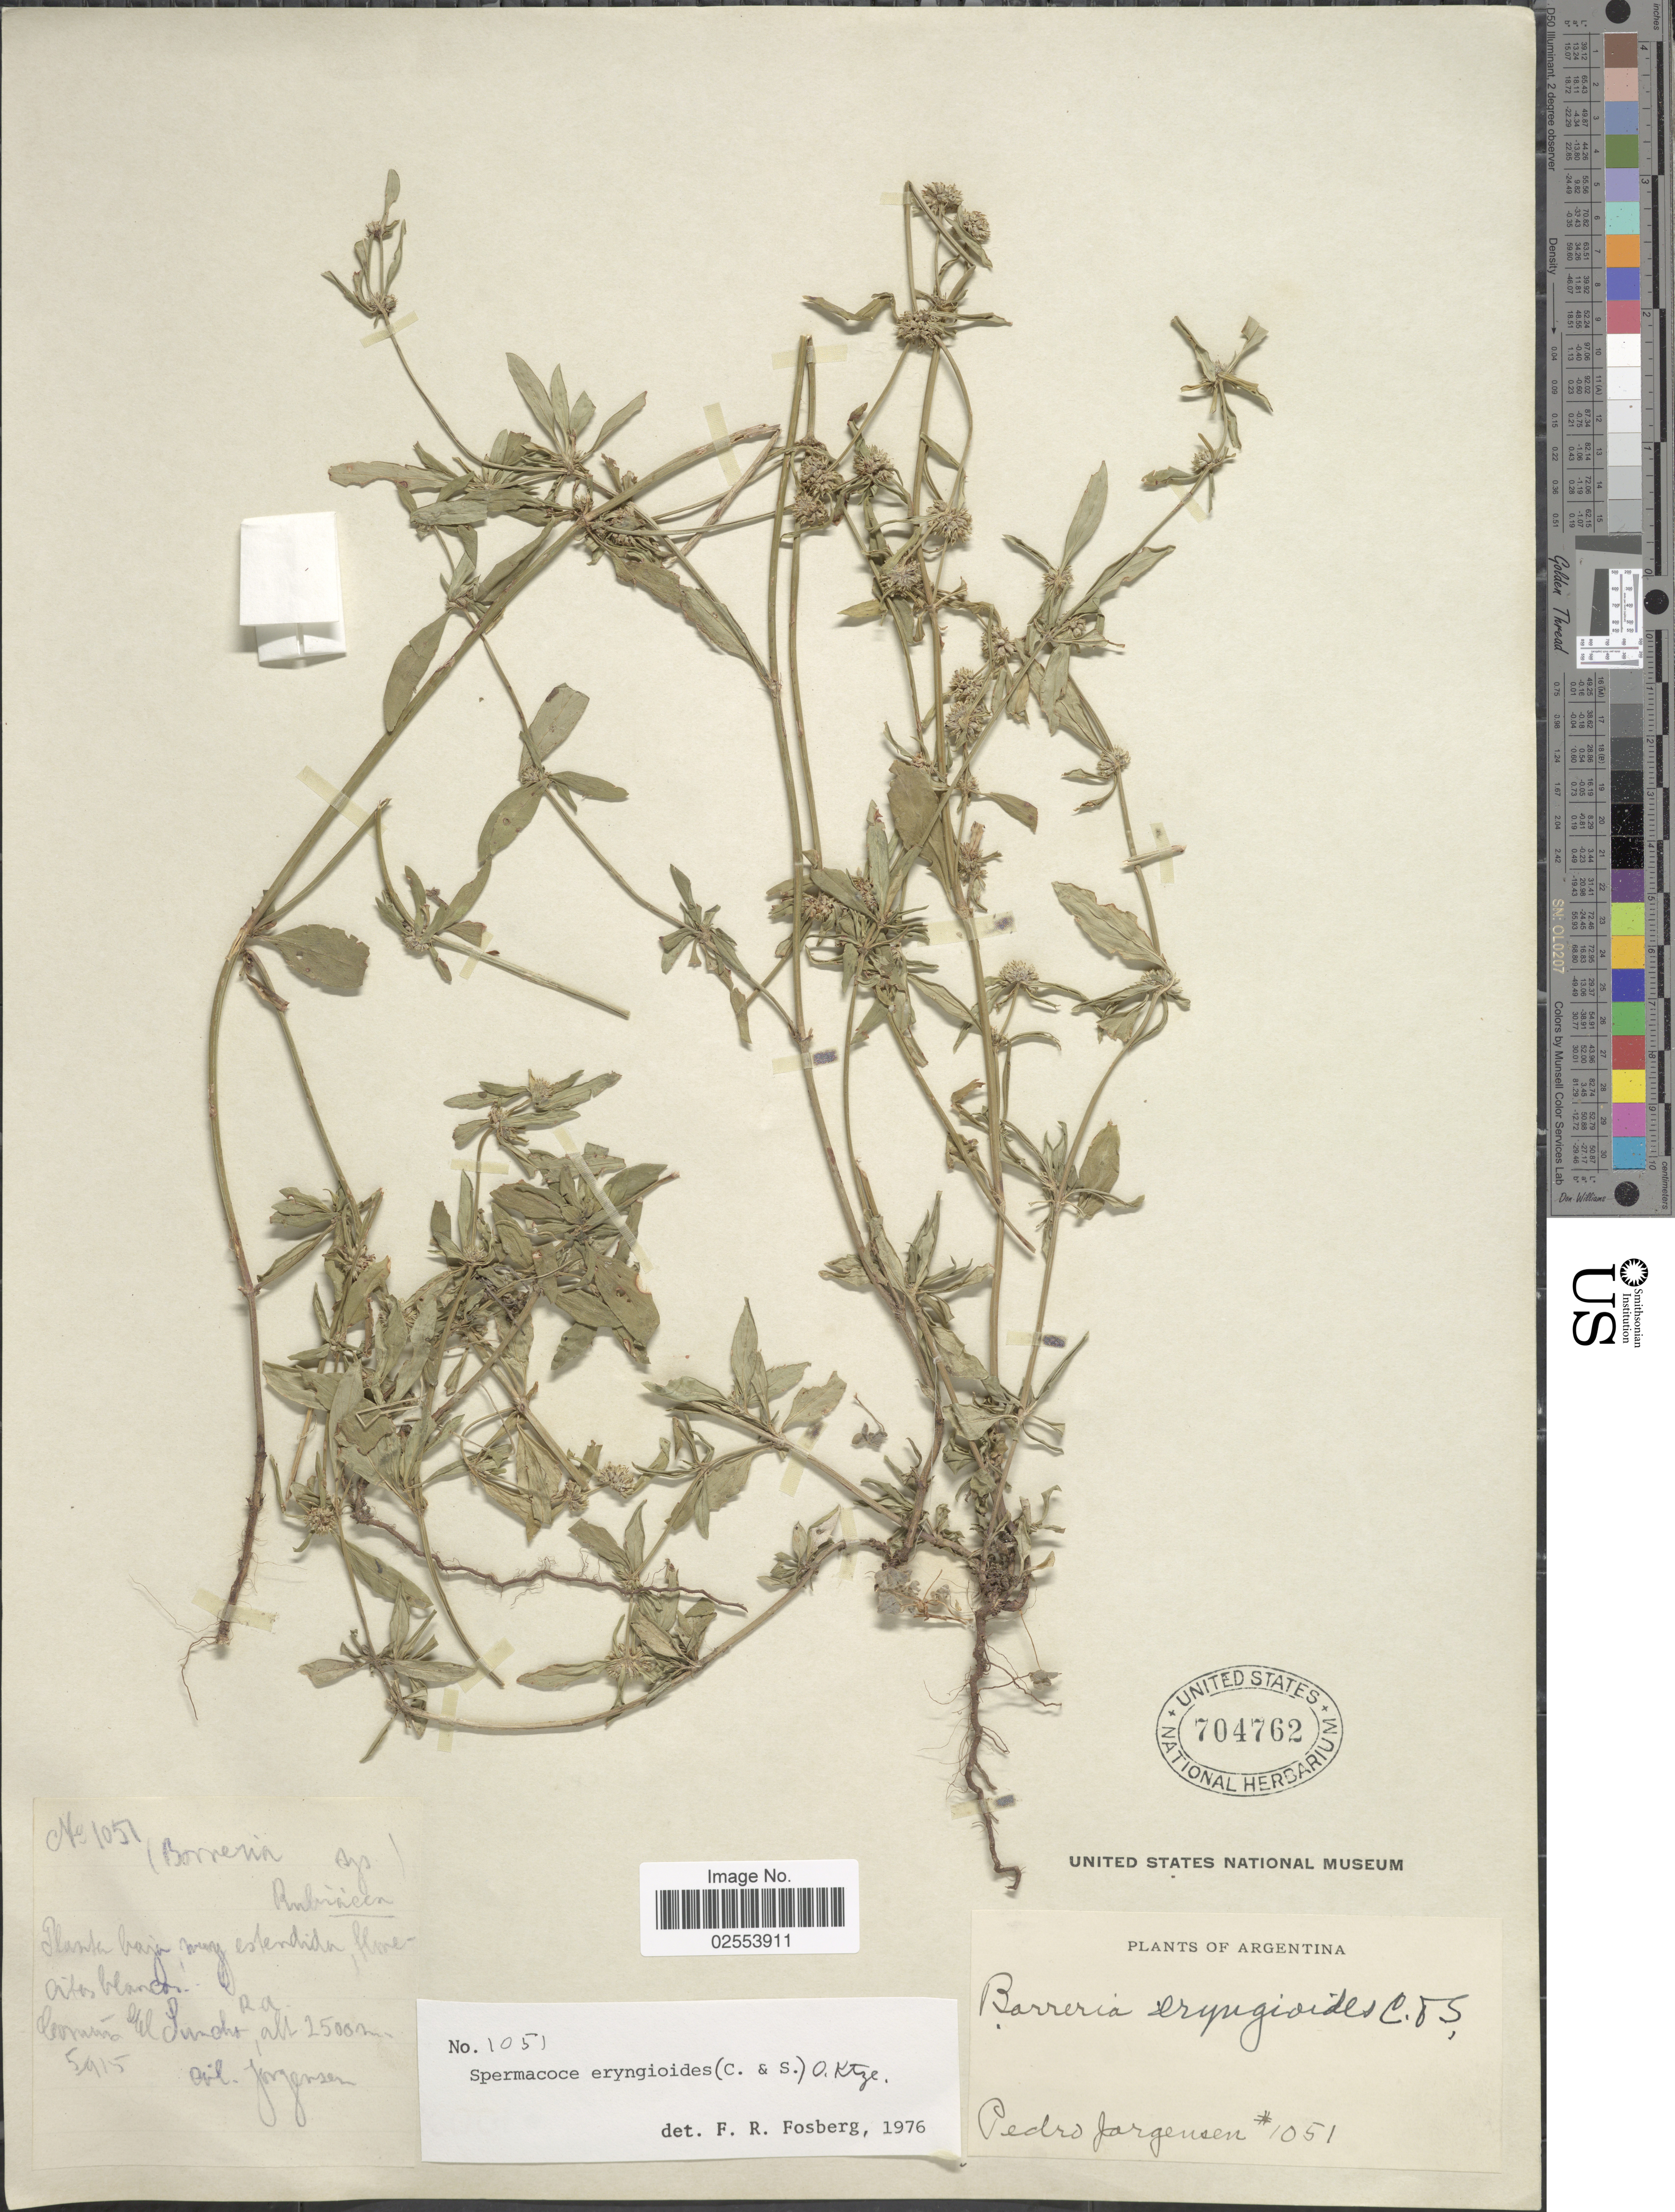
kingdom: Plantae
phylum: Tracheophyta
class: Magnoliopsida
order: Gentianales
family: Rubiaceae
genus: Spermacoce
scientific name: Spermacoce eryngioides var. eryngioides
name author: (Cham. & Schltdl.) Kuntze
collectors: P. Jörgensen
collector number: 1051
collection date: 1915-05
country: Argentina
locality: Camino El Suncho R.A..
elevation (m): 2500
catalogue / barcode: US 704762